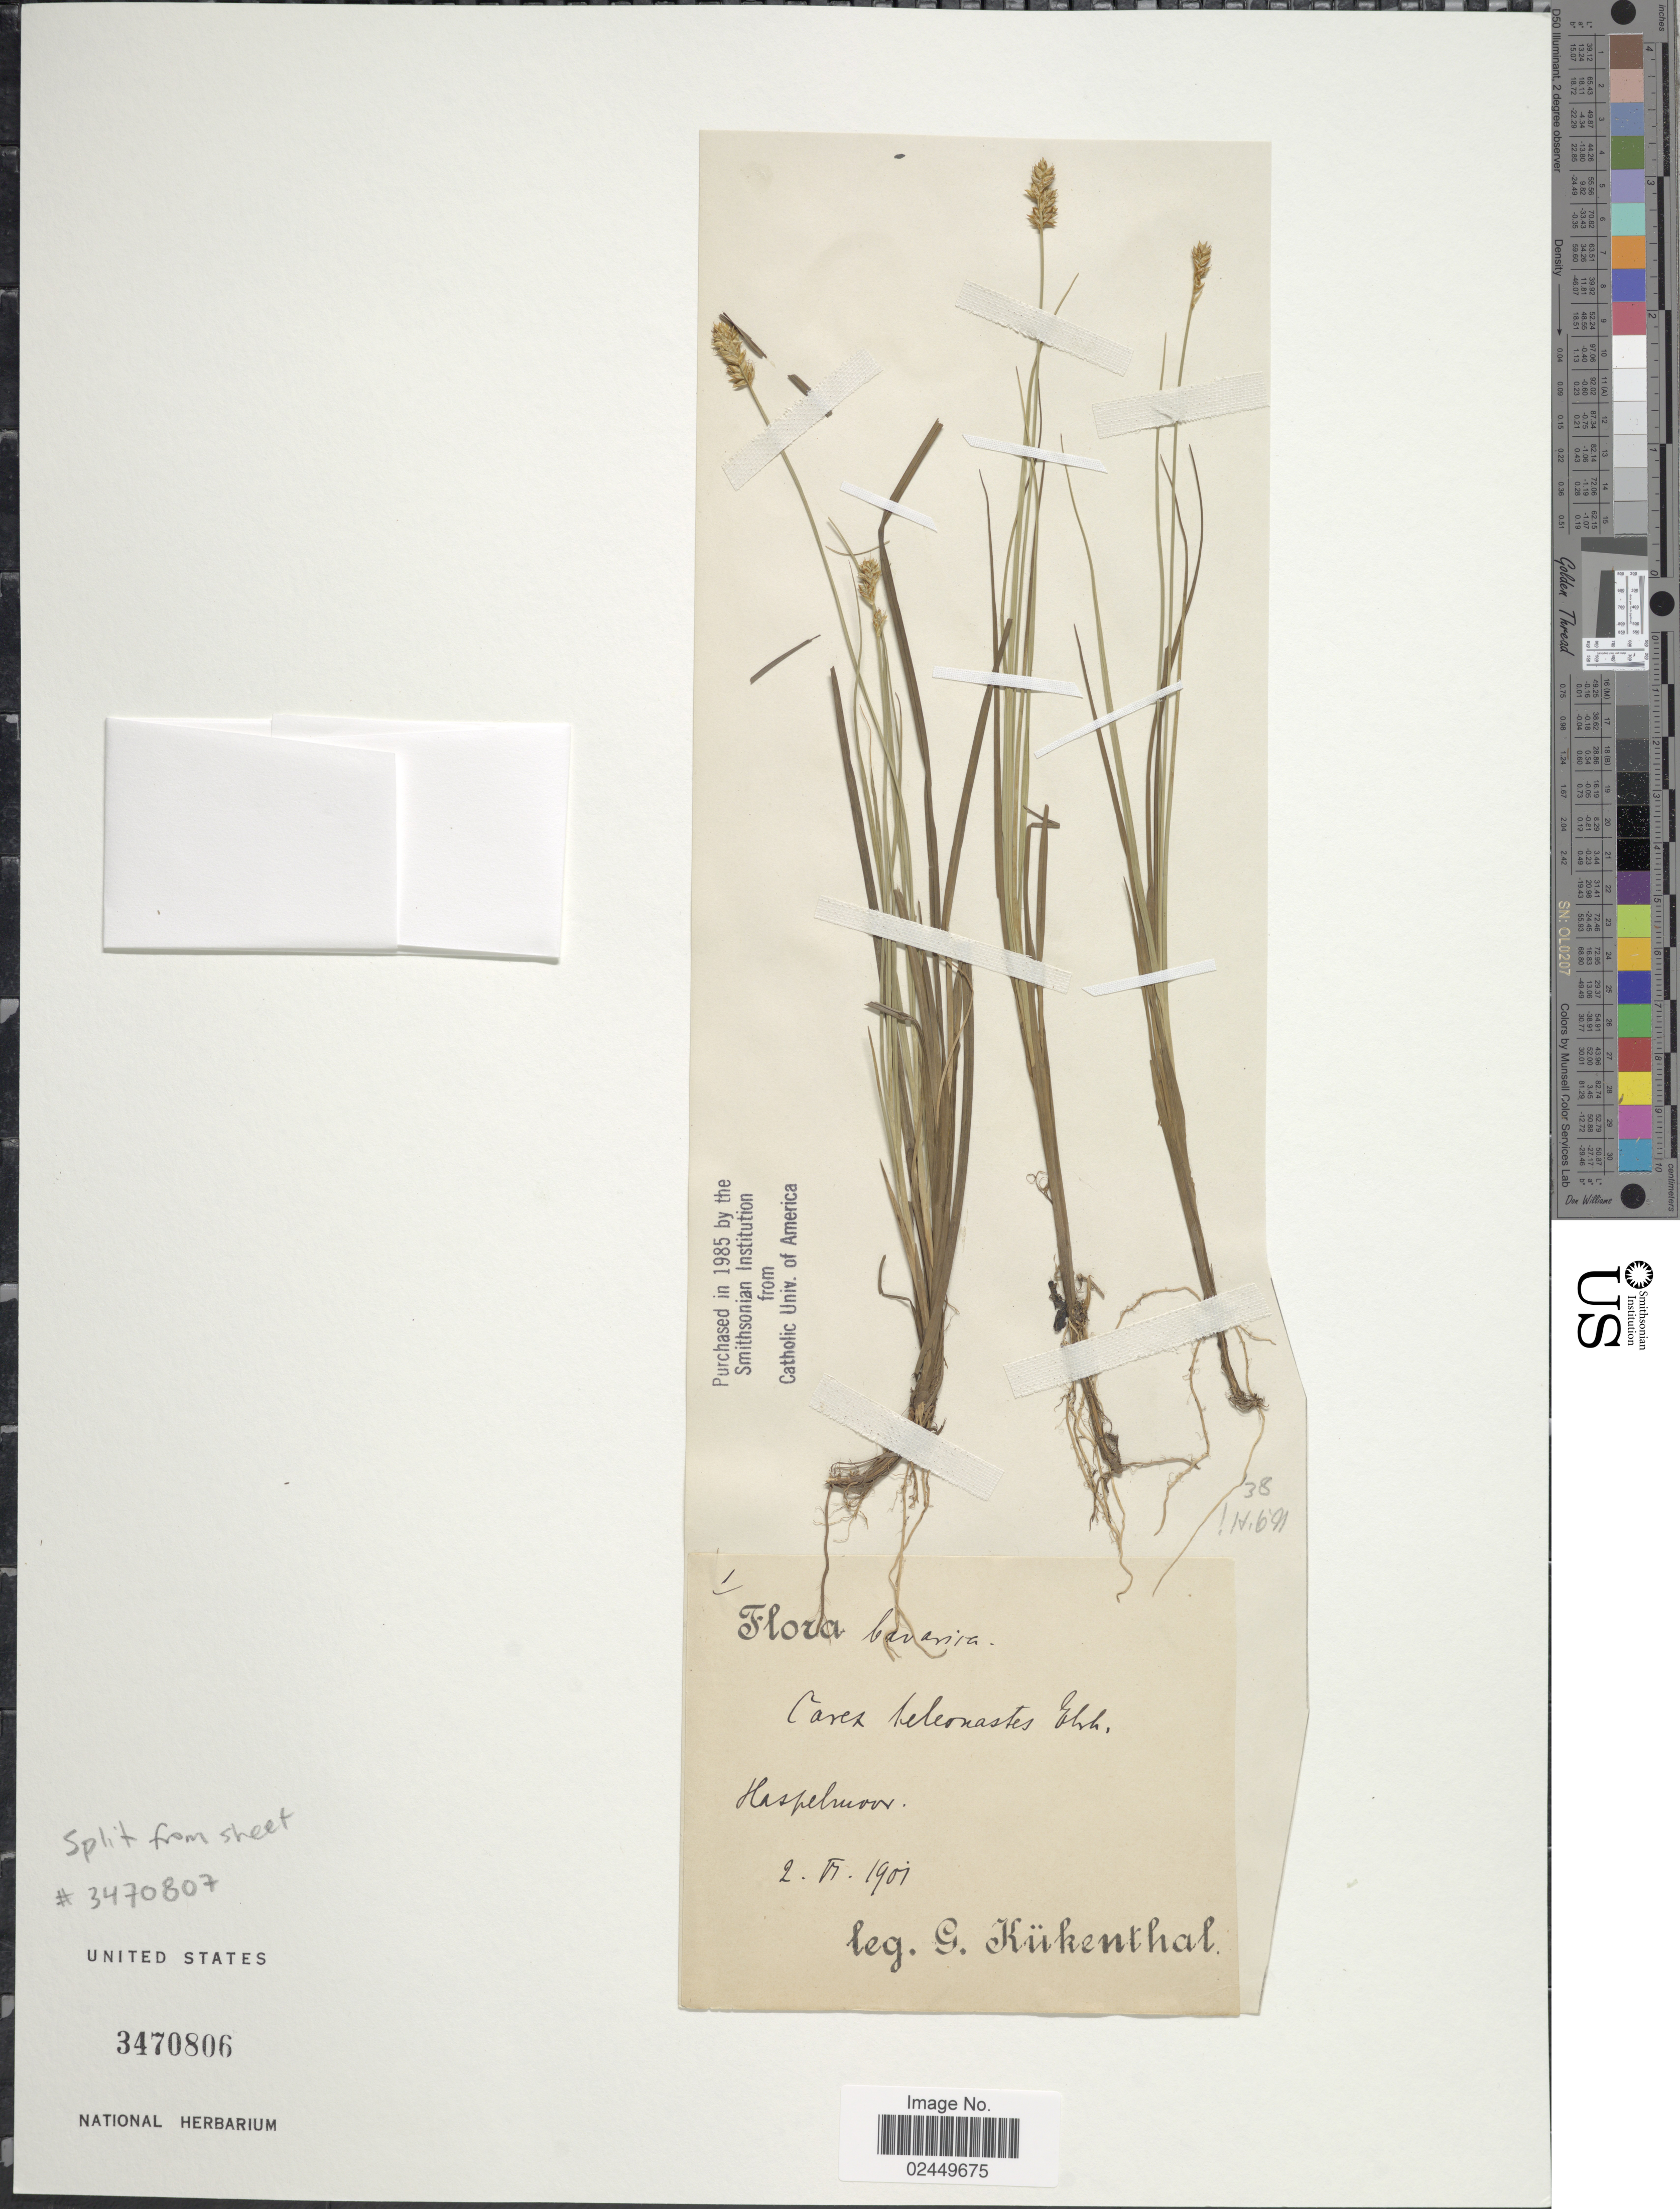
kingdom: Plantae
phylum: Tracheophyta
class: Liliopsida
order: Poales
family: Cyperaceae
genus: Carex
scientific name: Carex heleonastes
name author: Ehrh. ex L. f.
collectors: G. Kükenthal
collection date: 1901-06-02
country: Germany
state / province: Bayern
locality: Bavaria Haspelmoor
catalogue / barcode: US 3470806